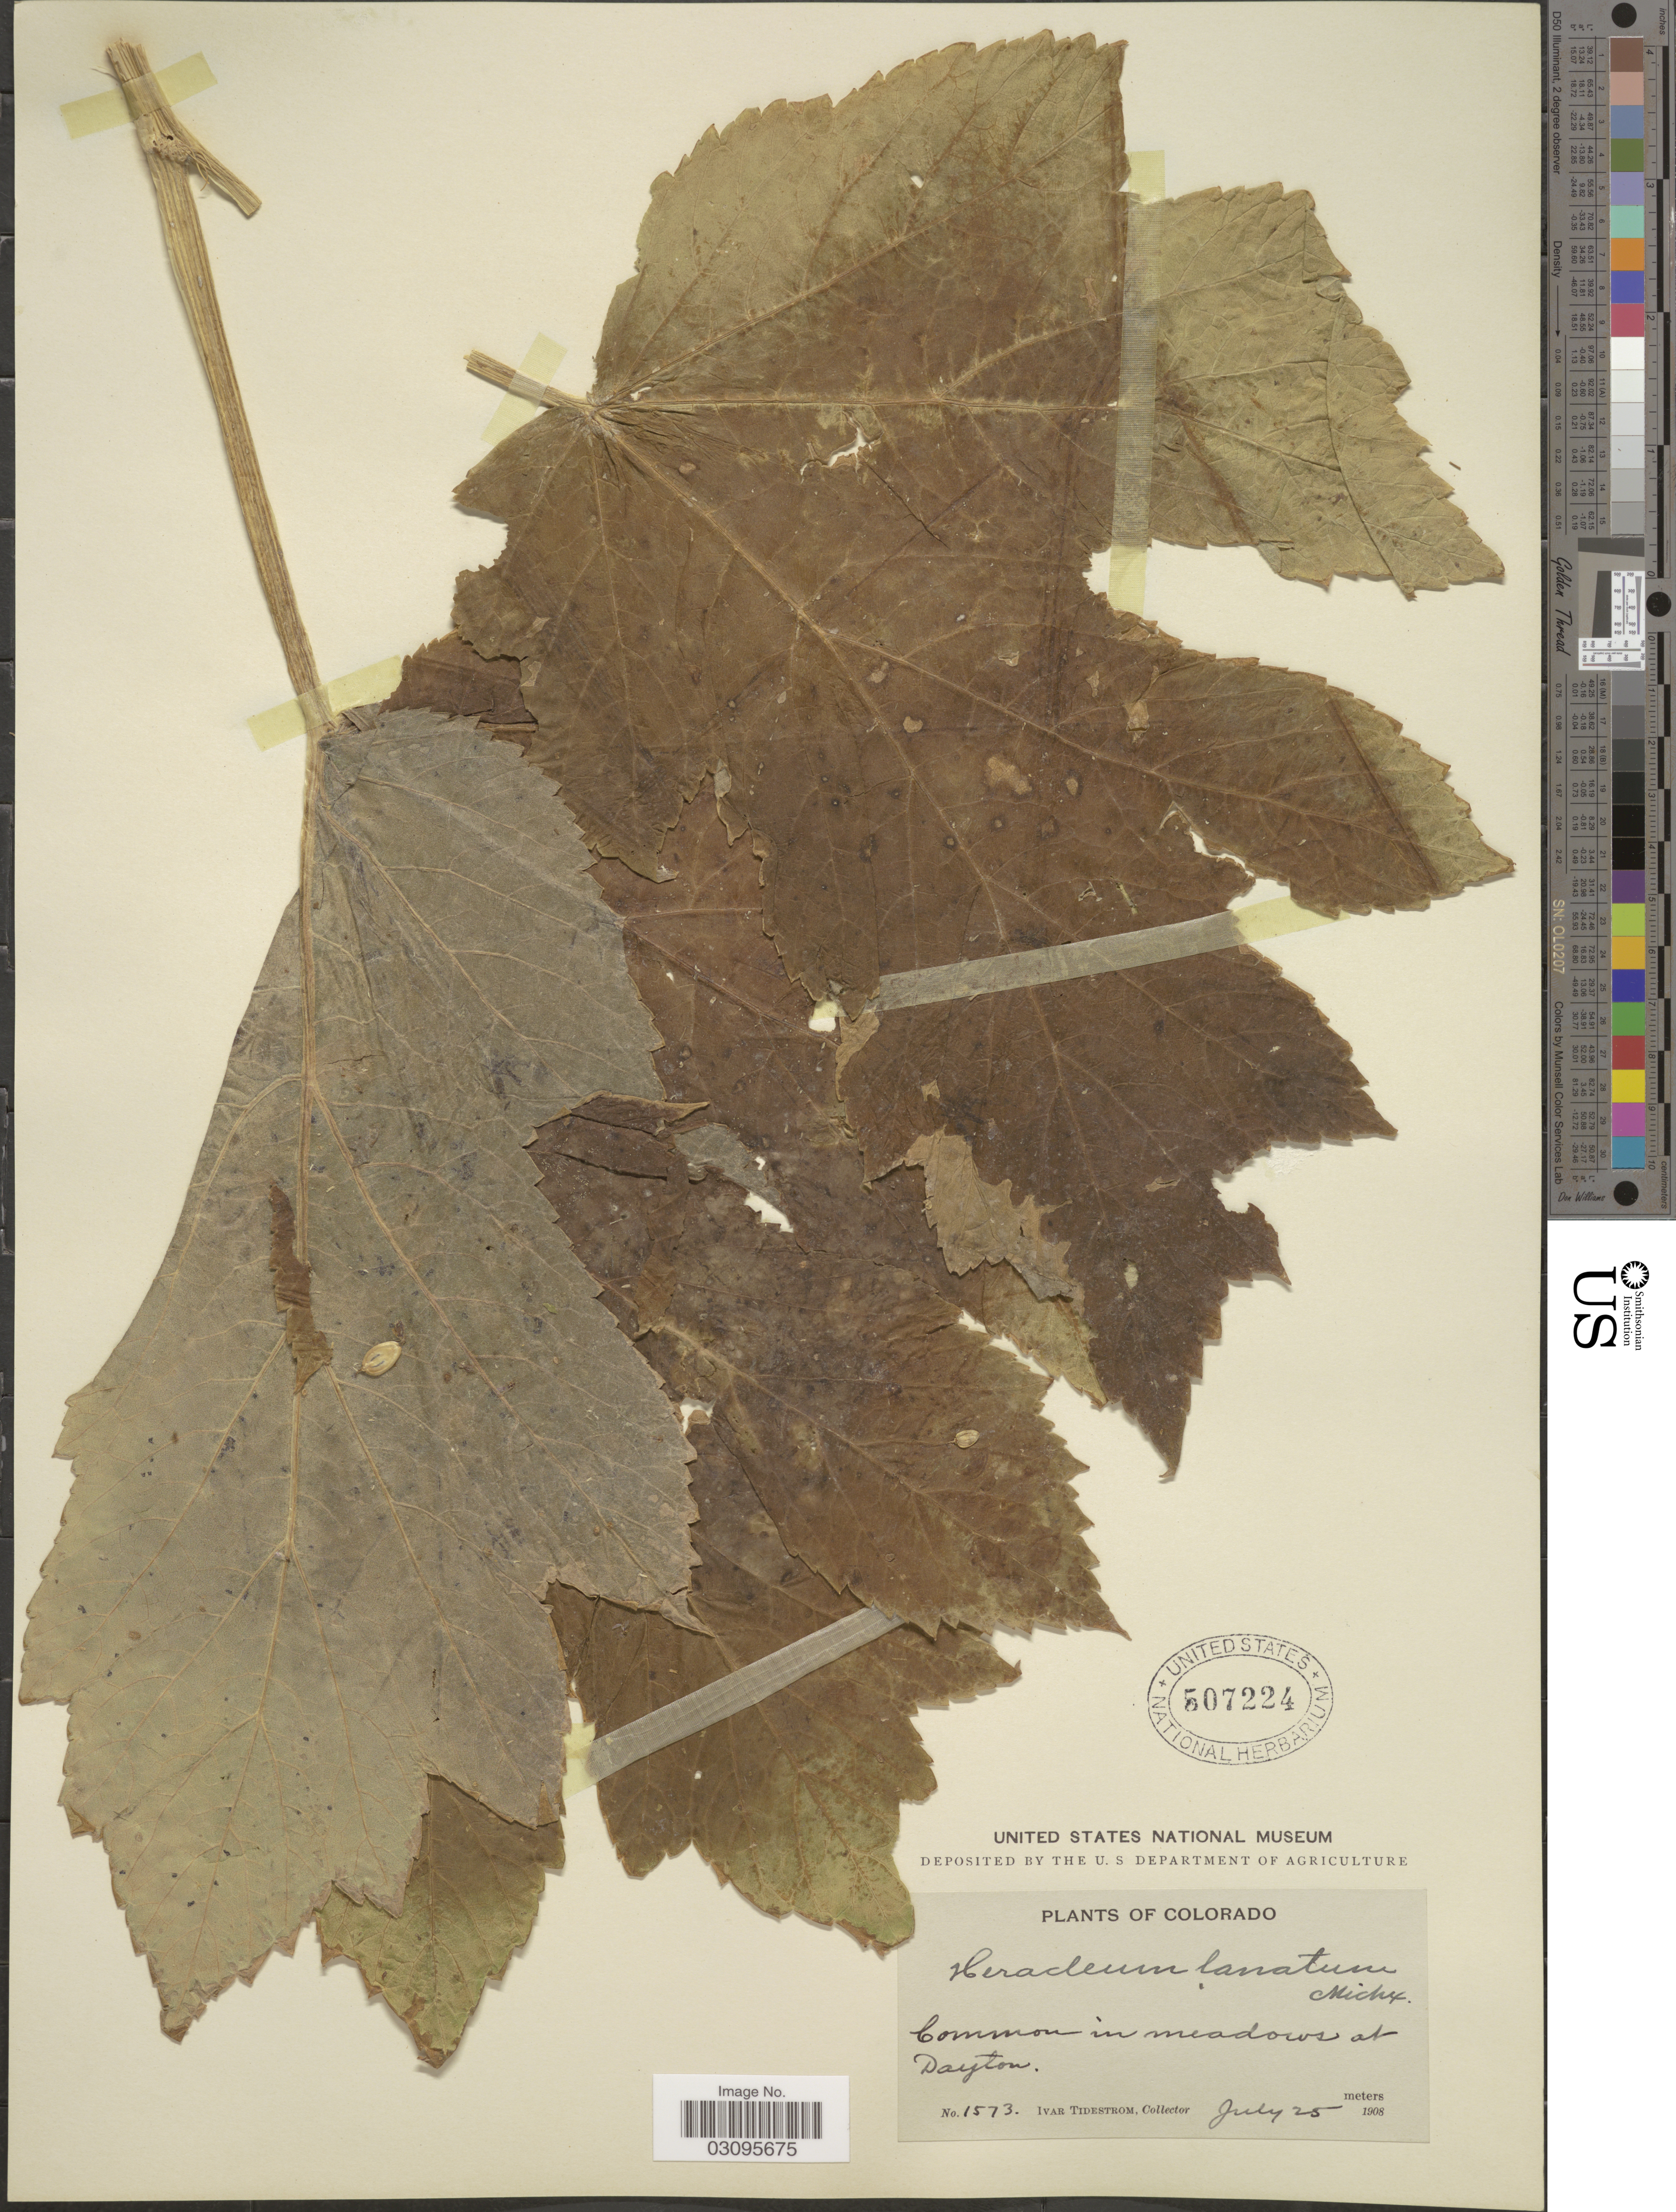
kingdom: Plantae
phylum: Tracheophyta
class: Magnoliopsida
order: Apiales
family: Apiaceae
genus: Heracleum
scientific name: Heracleum lanatum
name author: Michx.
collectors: I. F. Tidestrom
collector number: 1573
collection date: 1908-07-25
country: United States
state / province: Colorado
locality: Dayton.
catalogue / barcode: US 507224